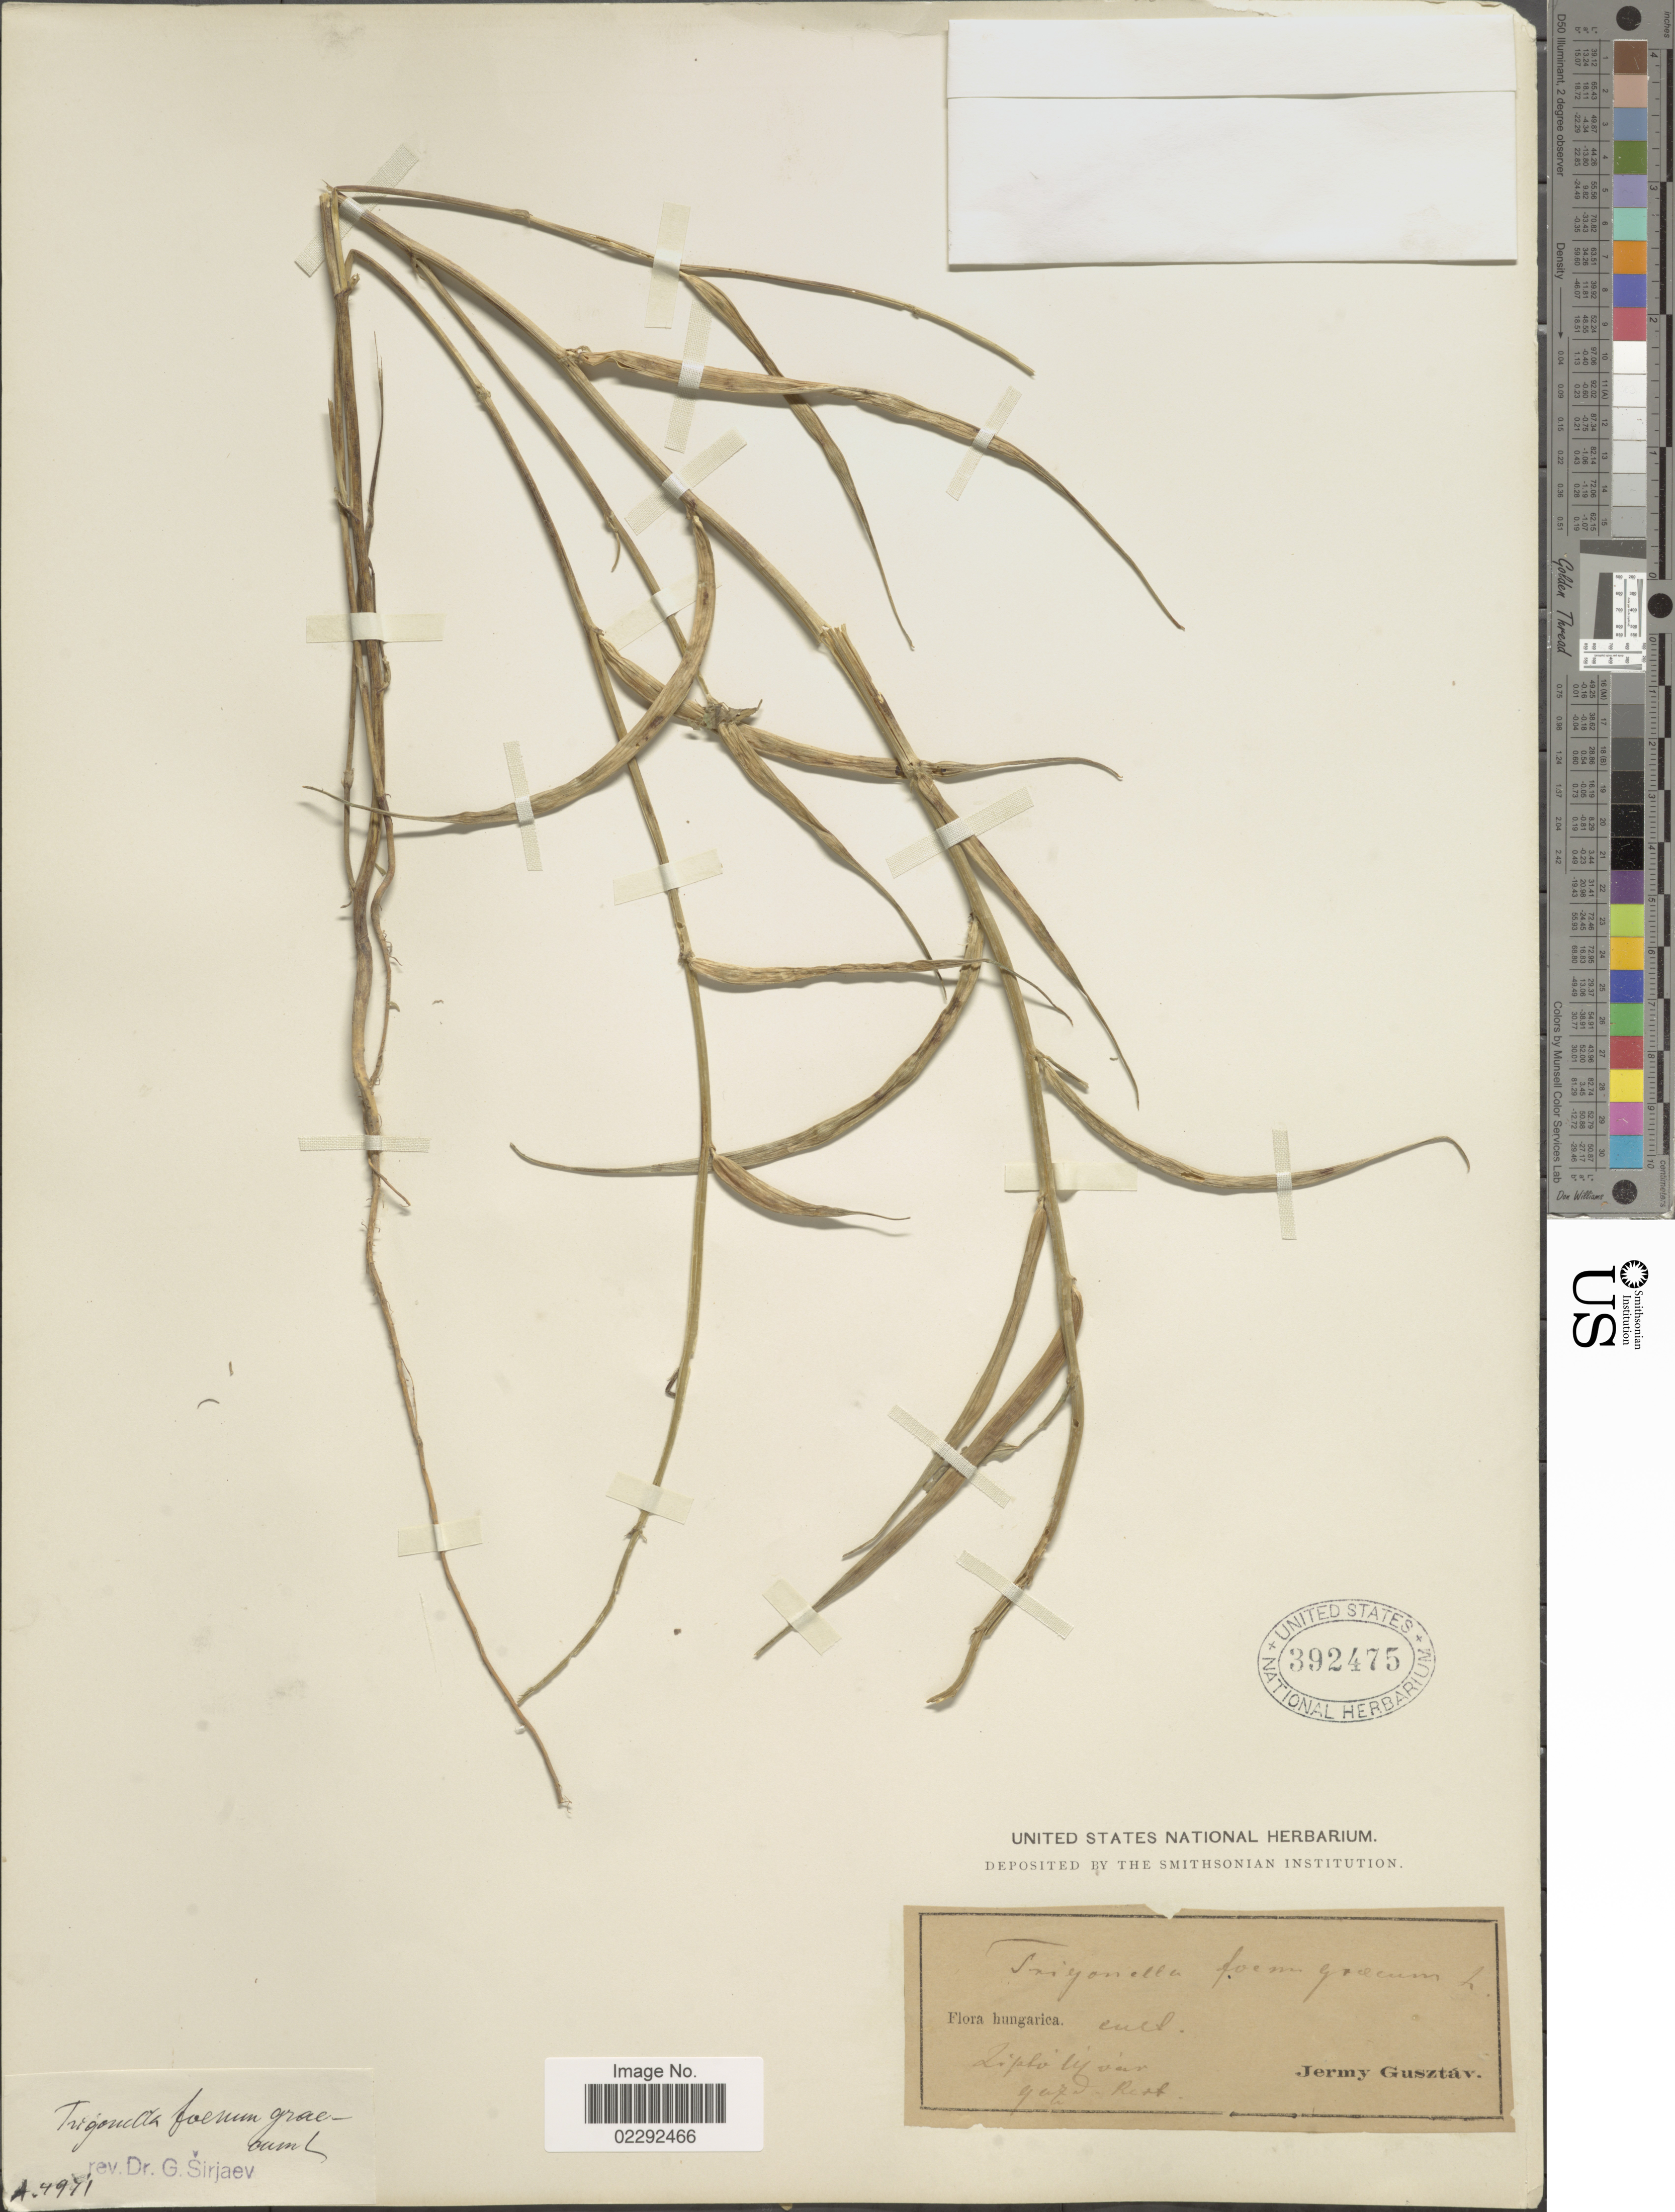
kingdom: Plantae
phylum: Tracheophyta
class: Magnoliopsida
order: Fabales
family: Fabaceae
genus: Trigonella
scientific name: Trigonella foenum-graecum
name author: L.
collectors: G. Jermy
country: Hungary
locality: Ziplo lyvan gazd Rizt. [interpreted]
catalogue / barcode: US 392475